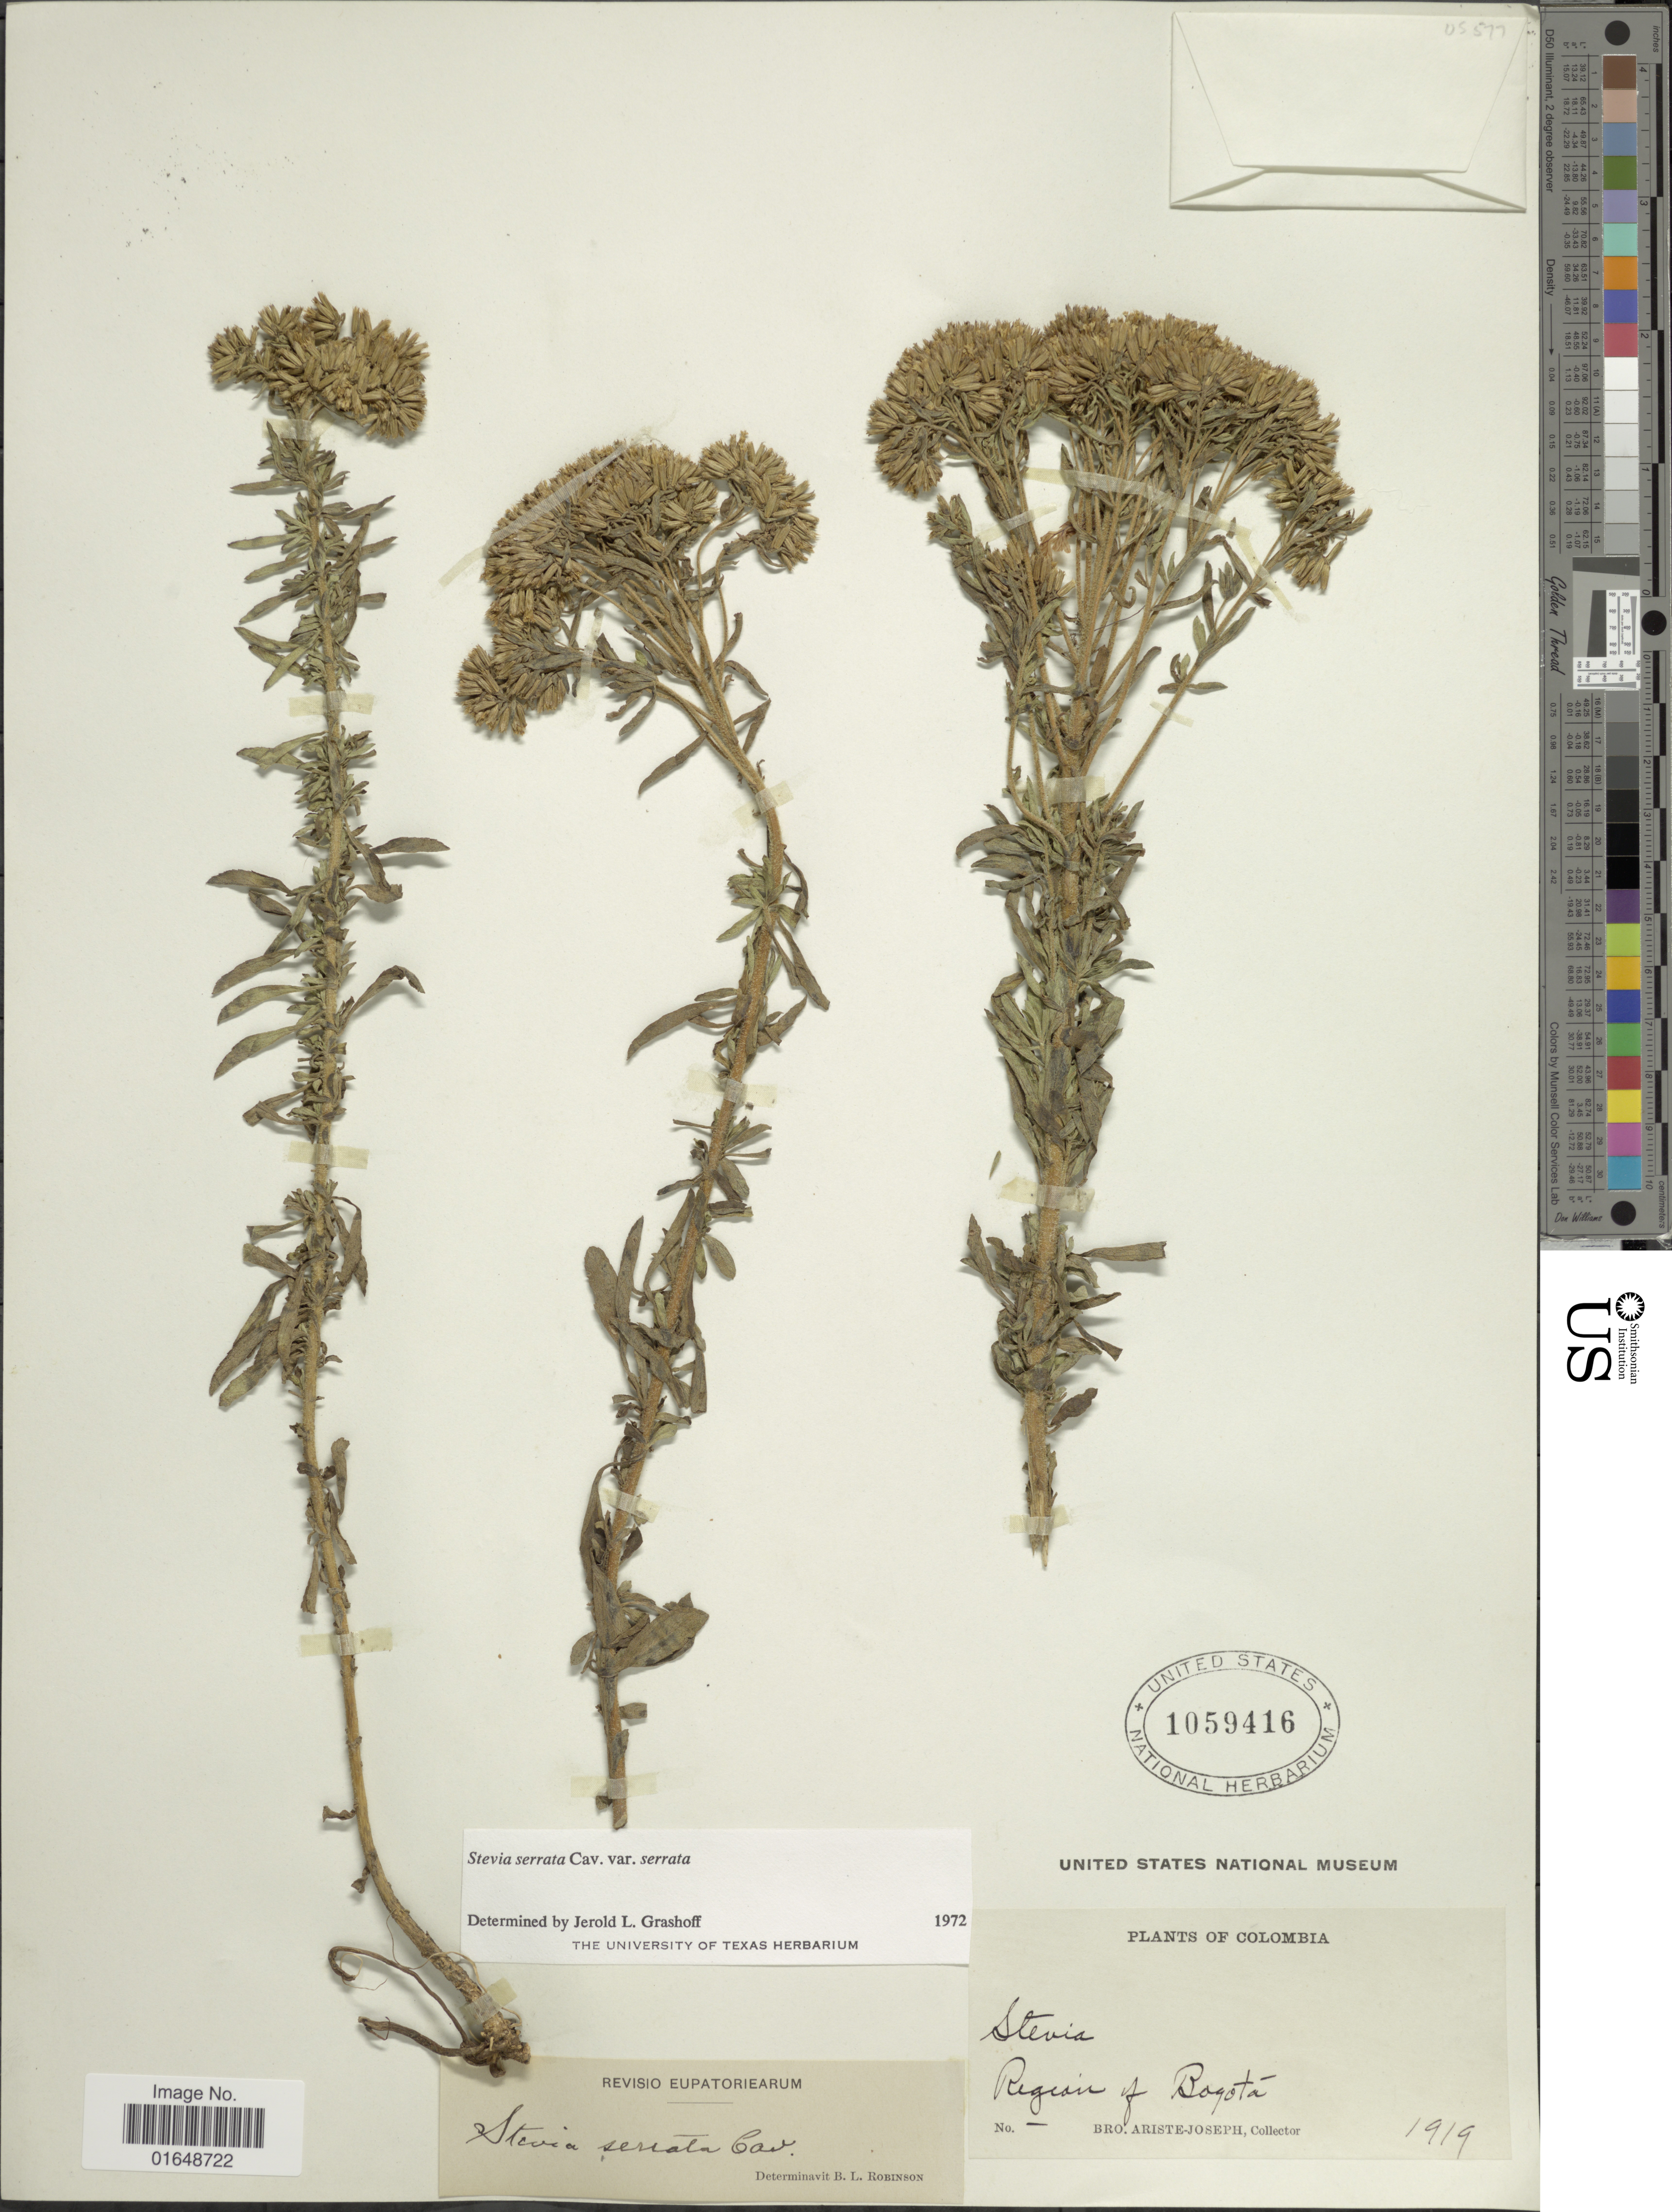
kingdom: Plantae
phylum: Tracheophyta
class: Magnoliopsida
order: Asterales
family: Asteraceae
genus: Stevia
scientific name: Stevia serrata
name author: Cav.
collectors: Bro. Ariste-Joseph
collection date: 1919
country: Colombia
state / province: Bogota D.C.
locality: Region of Bogotá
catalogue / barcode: US 1059416